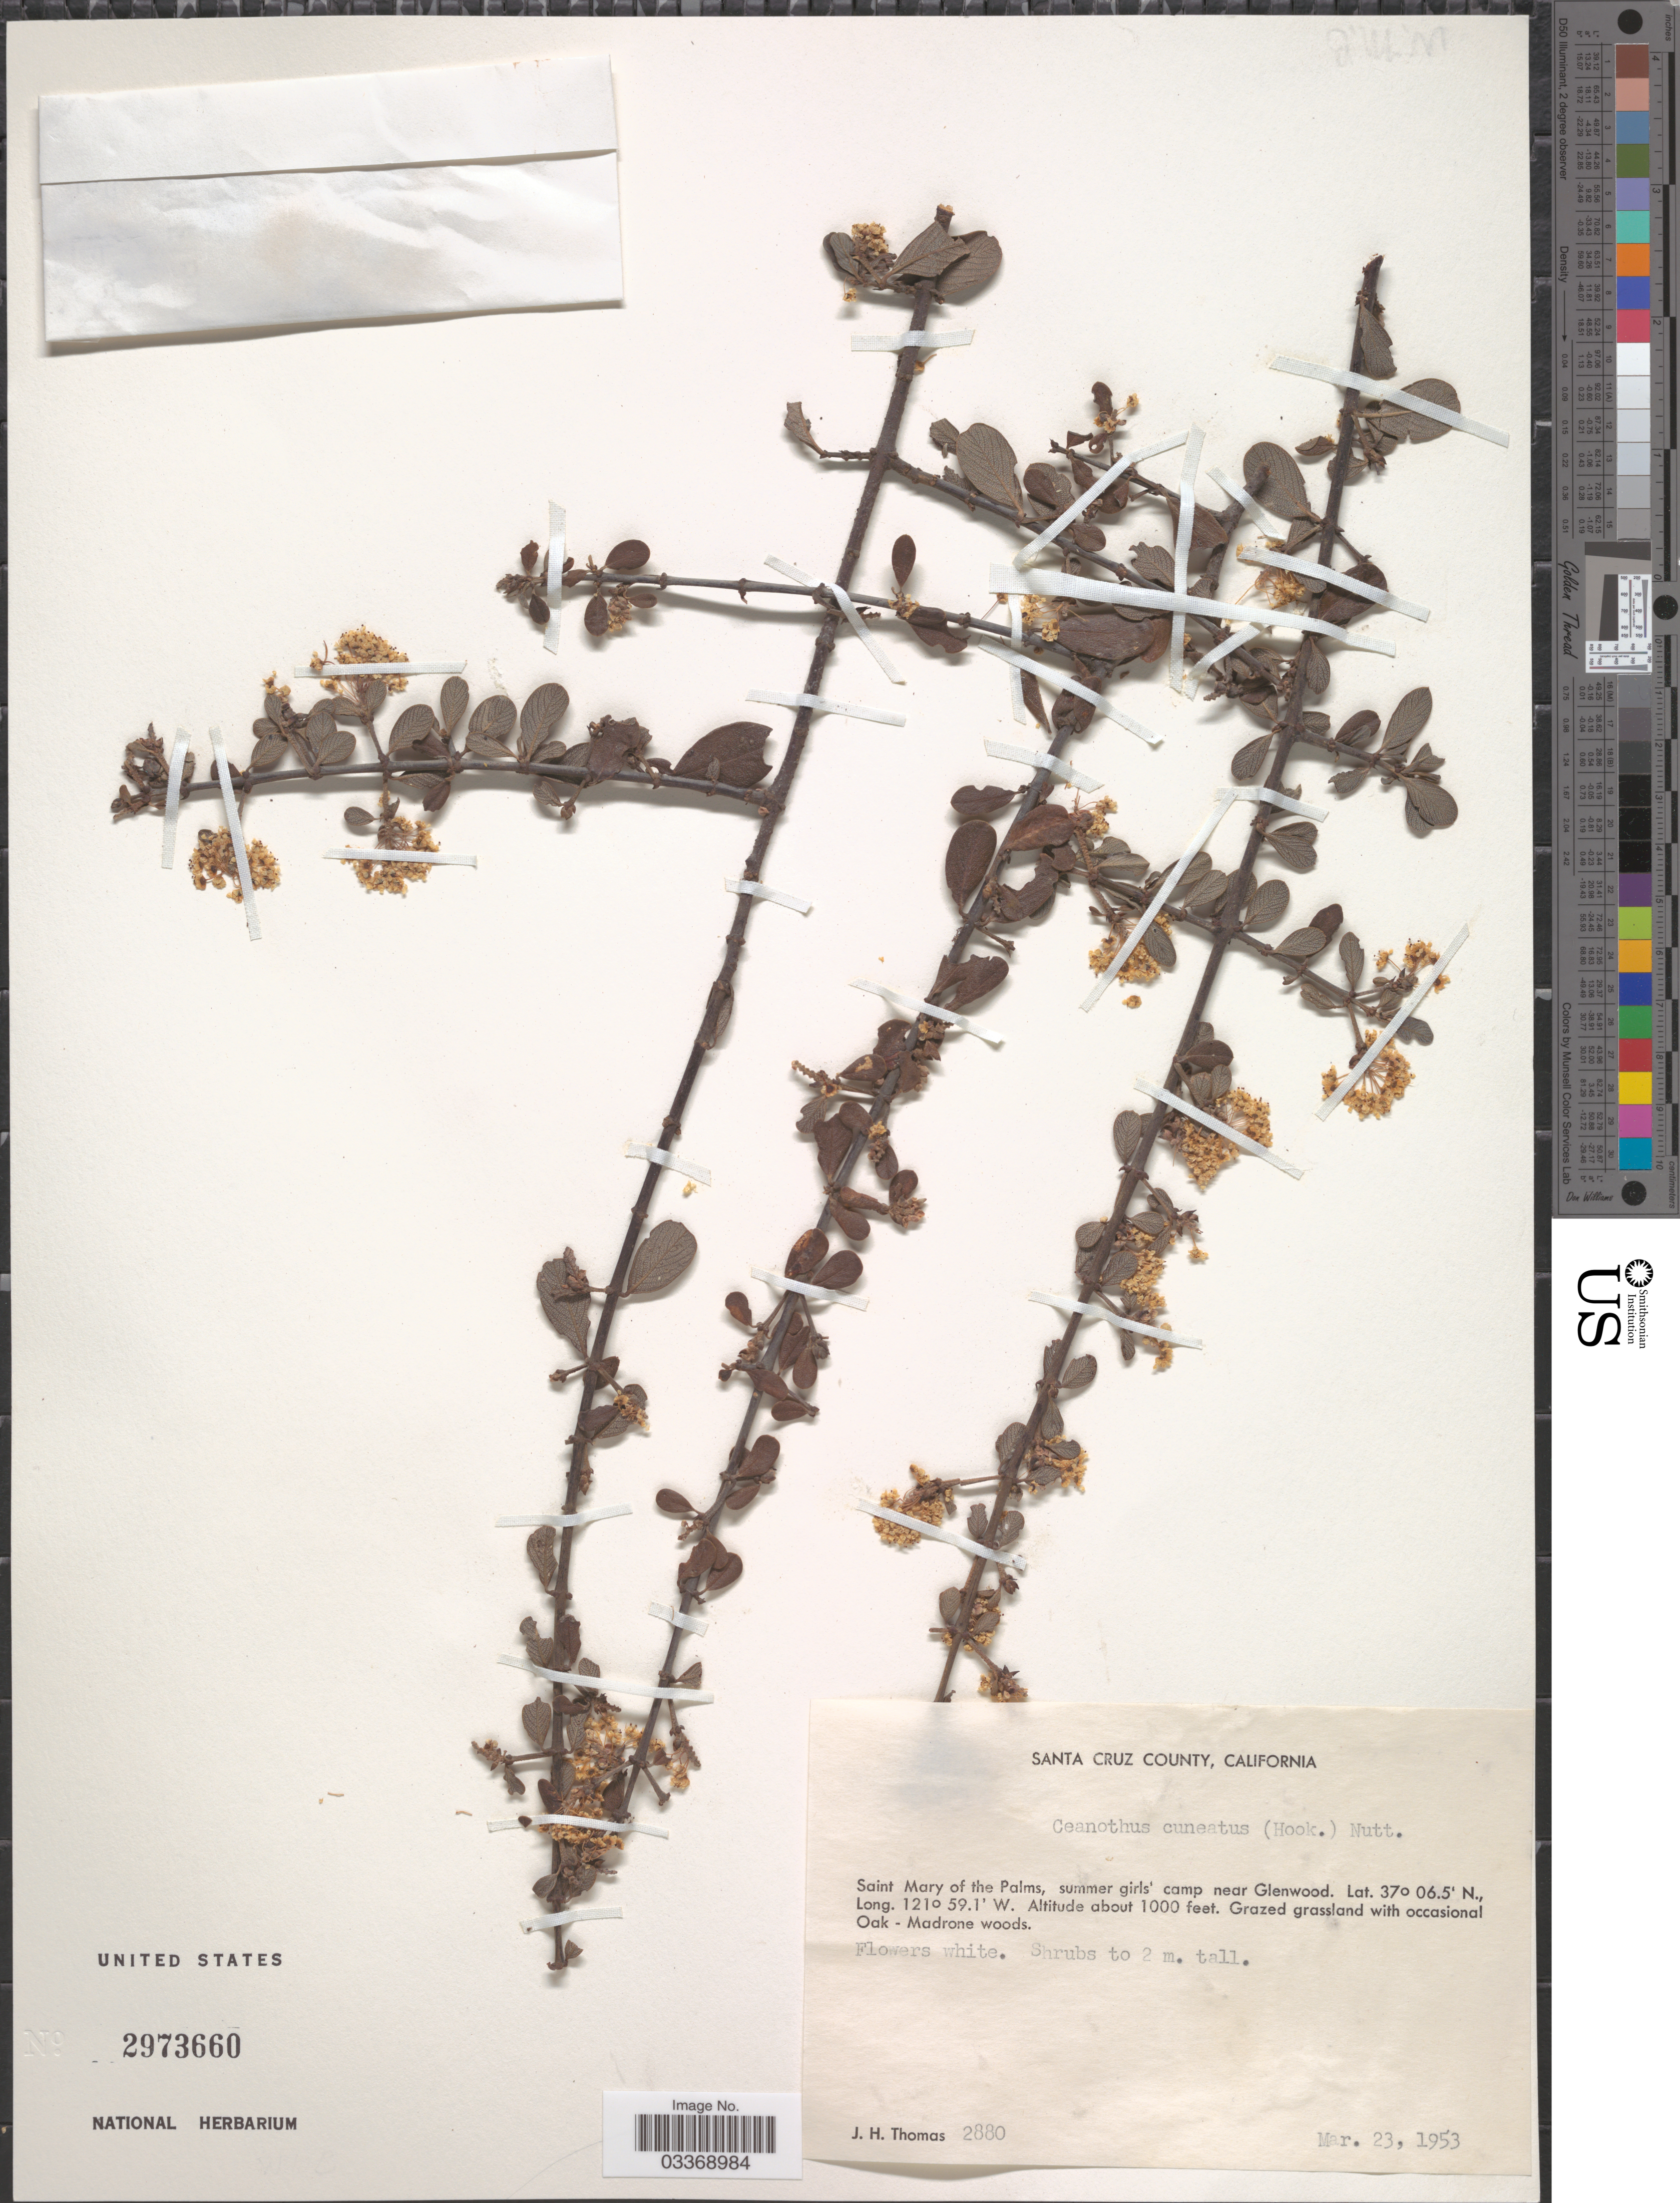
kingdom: Plantae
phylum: Tracheophyta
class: Magnoliopsida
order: Rosales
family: Rhamnaceae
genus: Ceanothus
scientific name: Ceanothus cuneatus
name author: (Hook.) Nutt.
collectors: J. H. Thomas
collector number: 2880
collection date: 1953-03-23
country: United States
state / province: California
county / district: Santa Cruz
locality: Santa Cruz County. Saint Mary of the Palms, summer girls' camp near Glenwood.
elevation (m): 305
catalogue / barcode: US 2973660